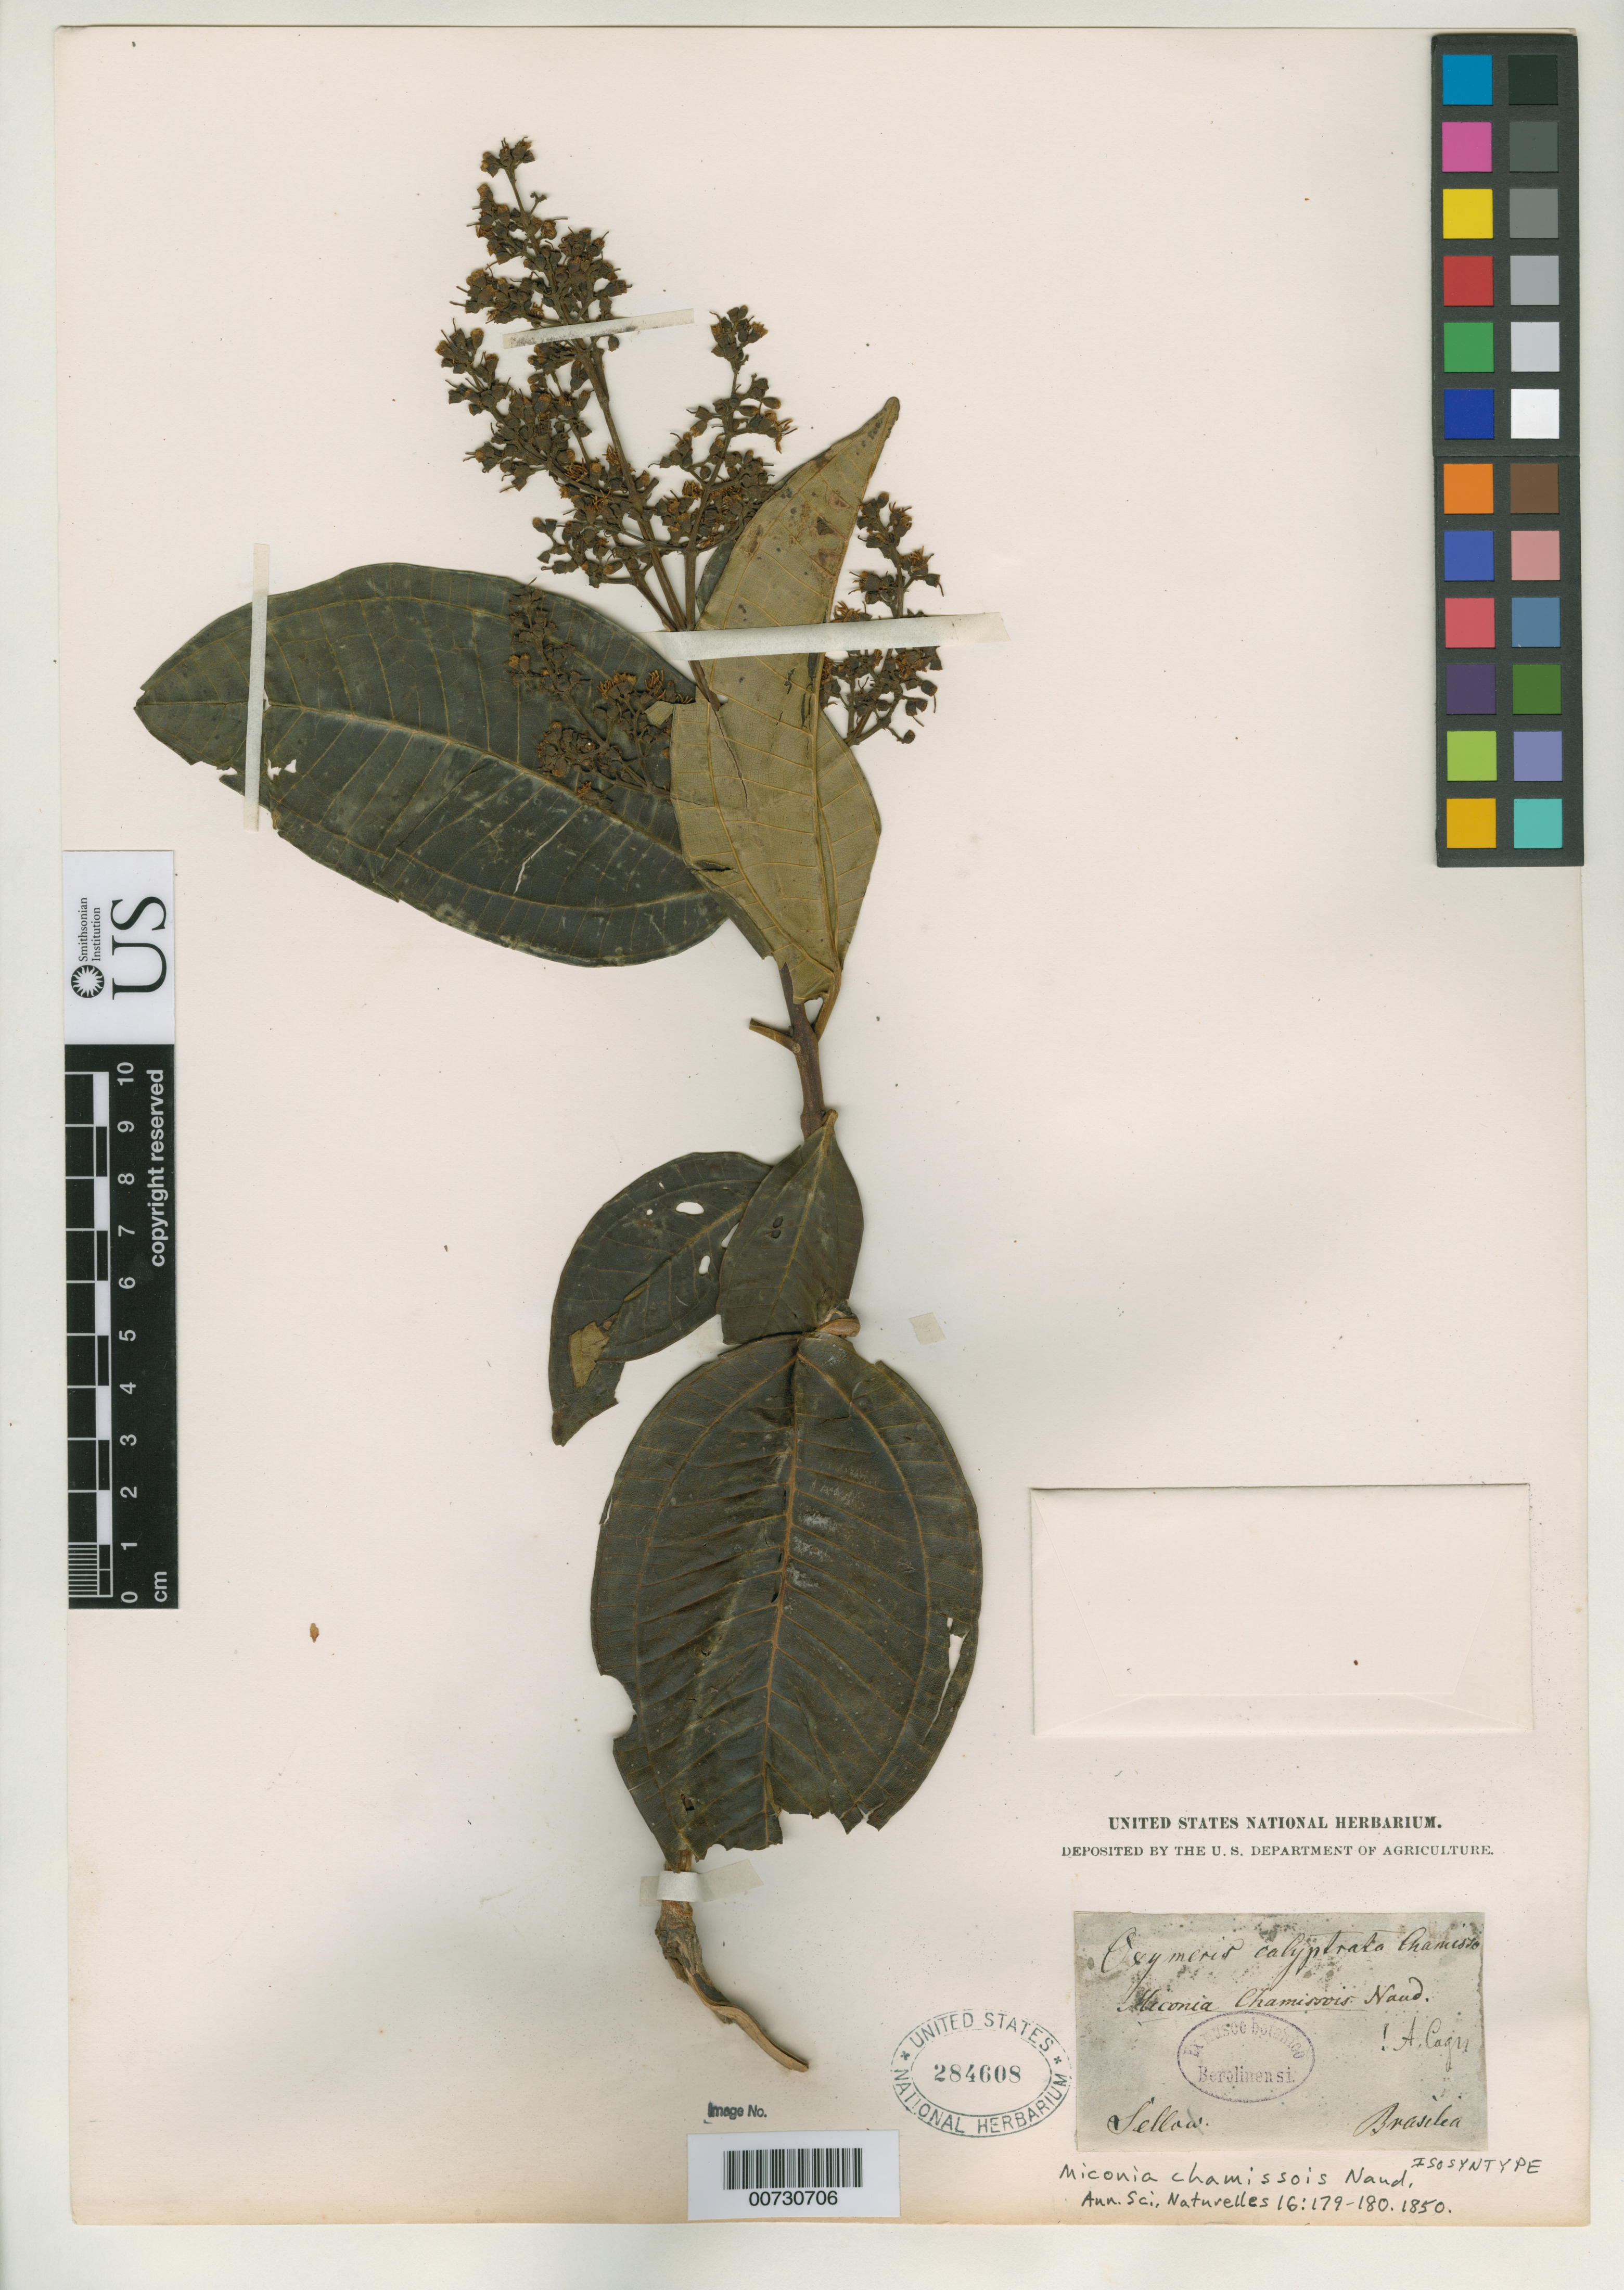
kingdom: Plantae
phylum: Tracheophyta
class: Magnoliopsida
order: Myrtales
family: Melastomataceae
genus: Miconia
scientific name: Miconia chamissois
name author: Naudin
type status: Isosyntype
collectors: F. Sellow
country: Brazil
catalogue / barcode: US 284608